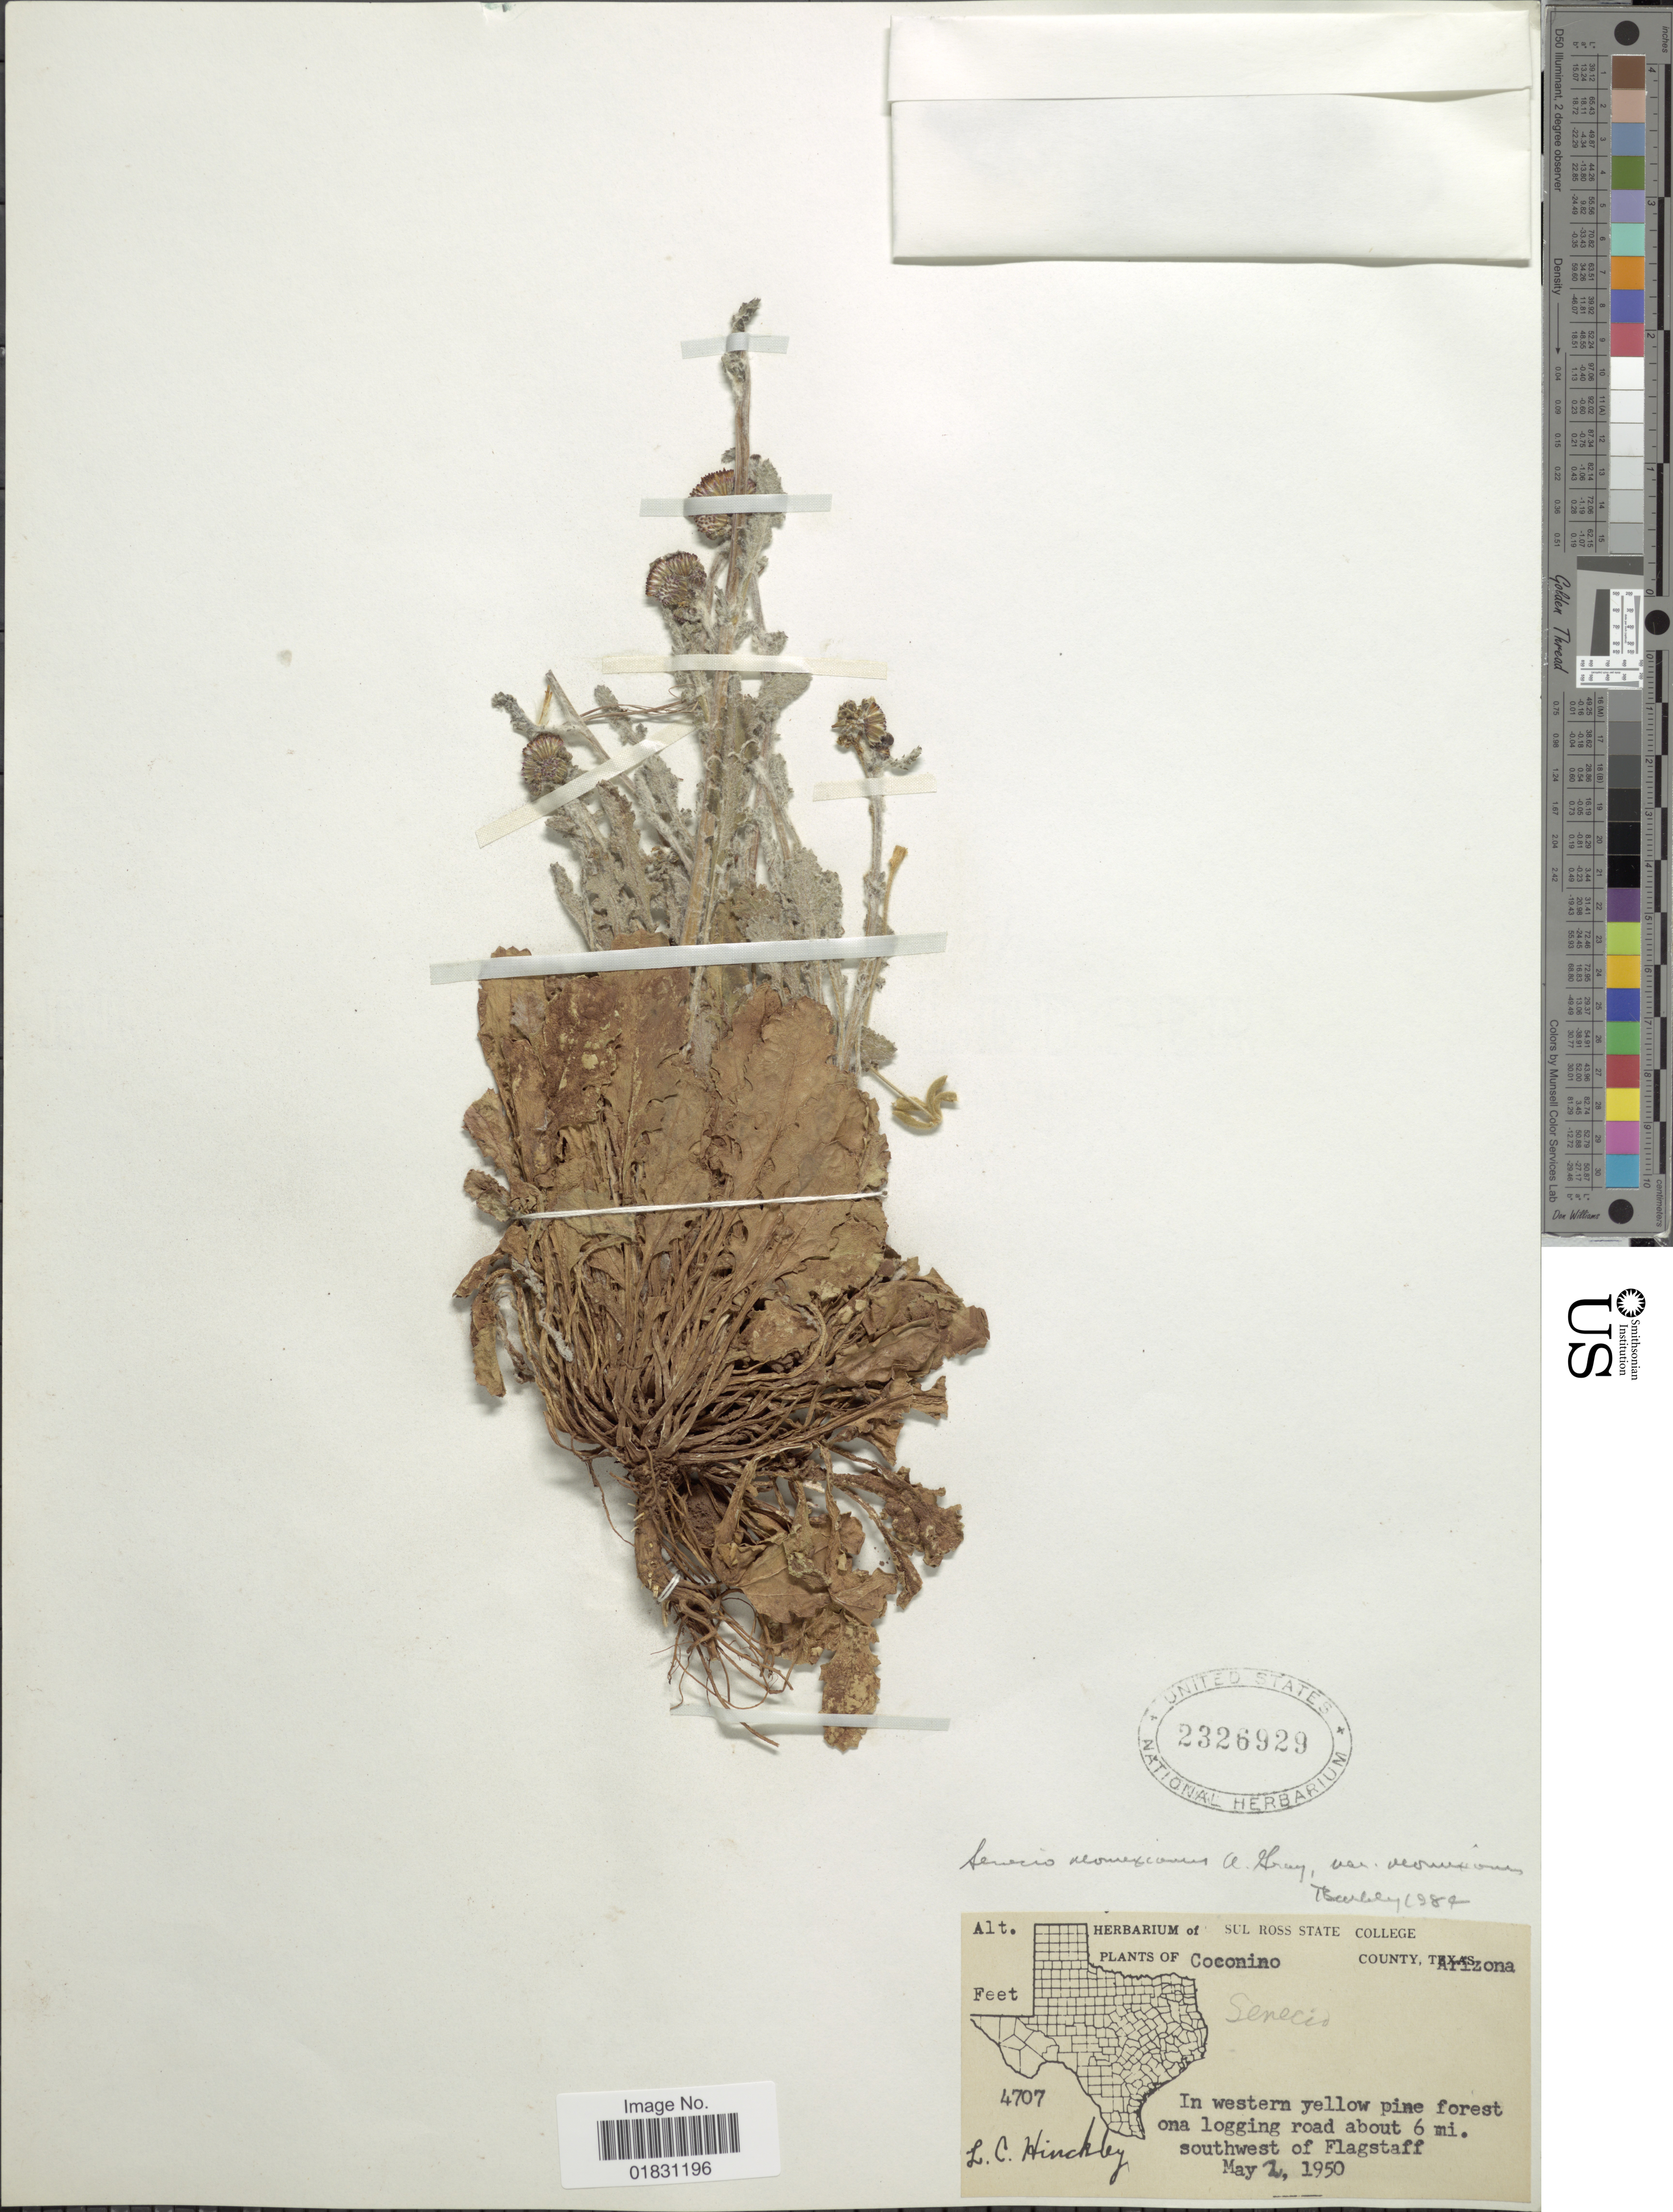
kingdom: Plantae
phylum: Tracheophyta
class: Magnoliopsida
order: Asterales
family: Asteraceae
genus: Packera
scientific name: Packera neomexicana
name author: (A. Gray) W.A. Weber & Á. Löve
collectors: L. Hinckley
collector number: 4707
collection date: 1950-05-02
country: United States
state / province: Arizona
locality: Coconino County, In western yellow pine forest on a logging road about 6 mi. southwest of Flagstaff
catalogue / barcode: US 2326929